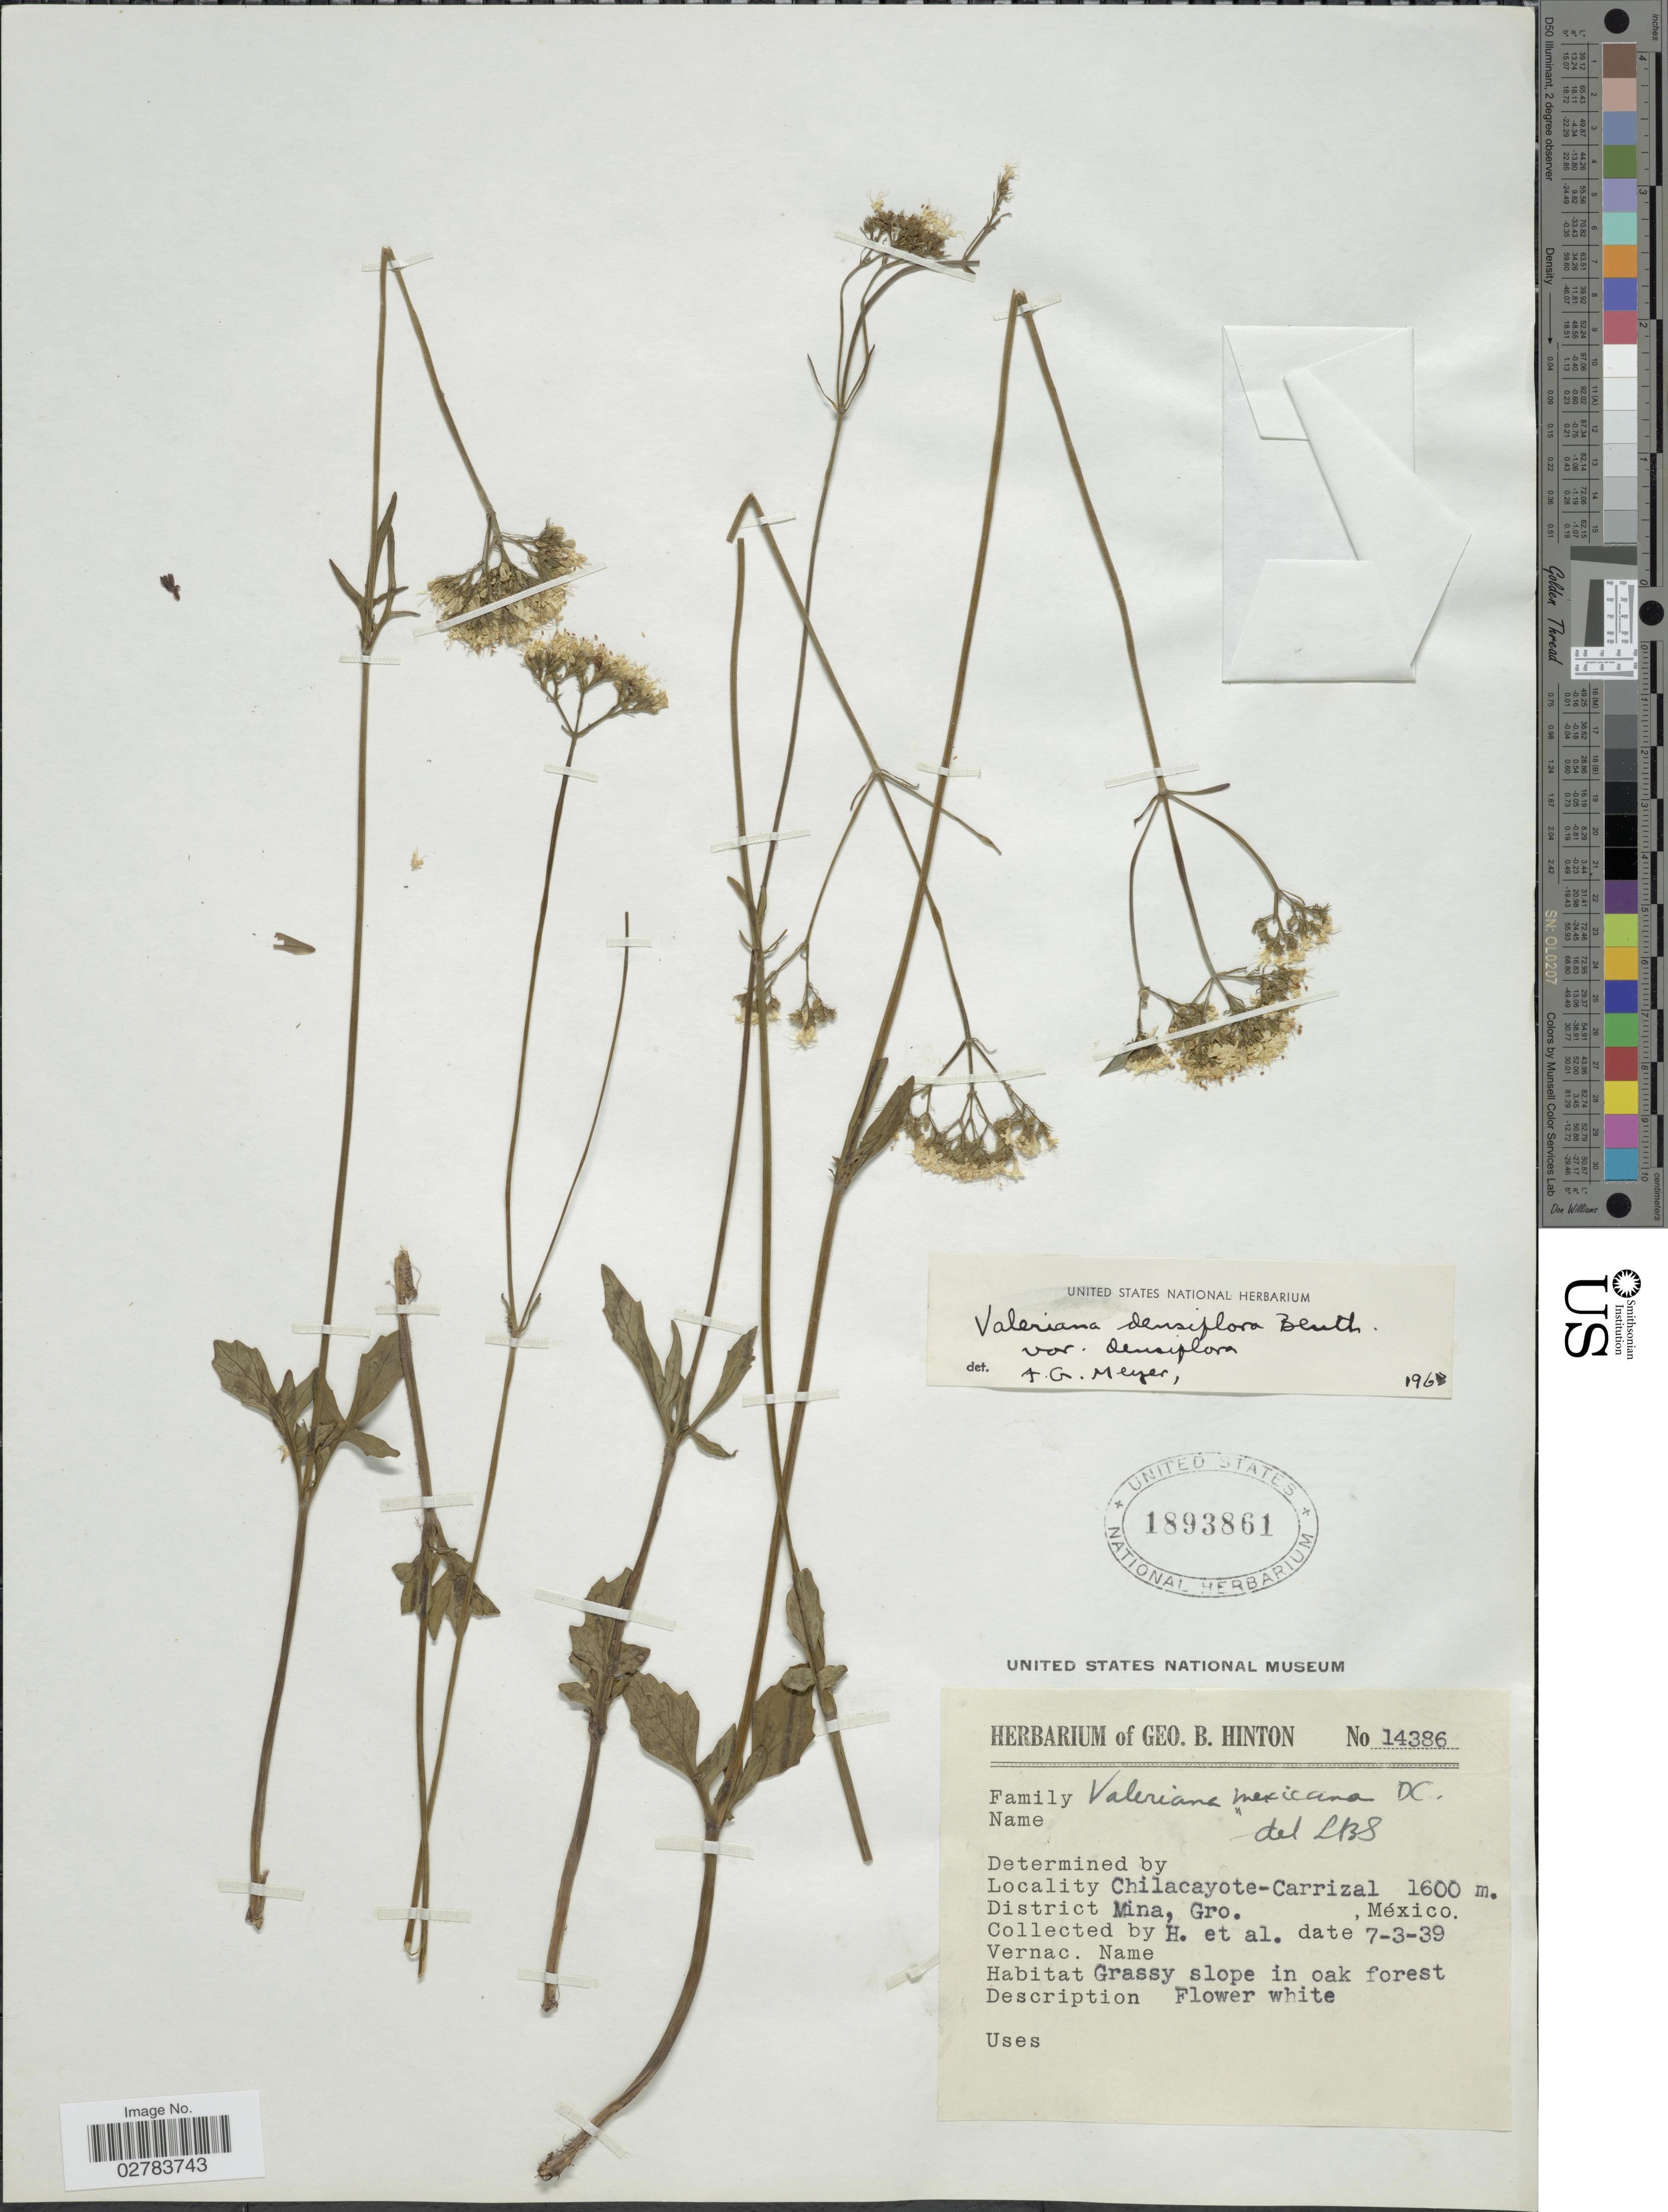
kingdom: Plantae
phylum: Tracheophyta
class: Magnoliopsida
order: Dipsacales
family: Caprifoliaceae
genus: Valeriana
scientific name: Valeriana densiflora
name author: Benth.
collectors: G. B. Hinton & et al.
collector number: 14386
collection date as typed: Transcribed d/m/y: 3/7/39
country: Mexico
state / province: Guerrero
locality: Chilacayote - Carrizal. District Mina.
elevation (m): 1600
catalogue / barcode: US 1893861